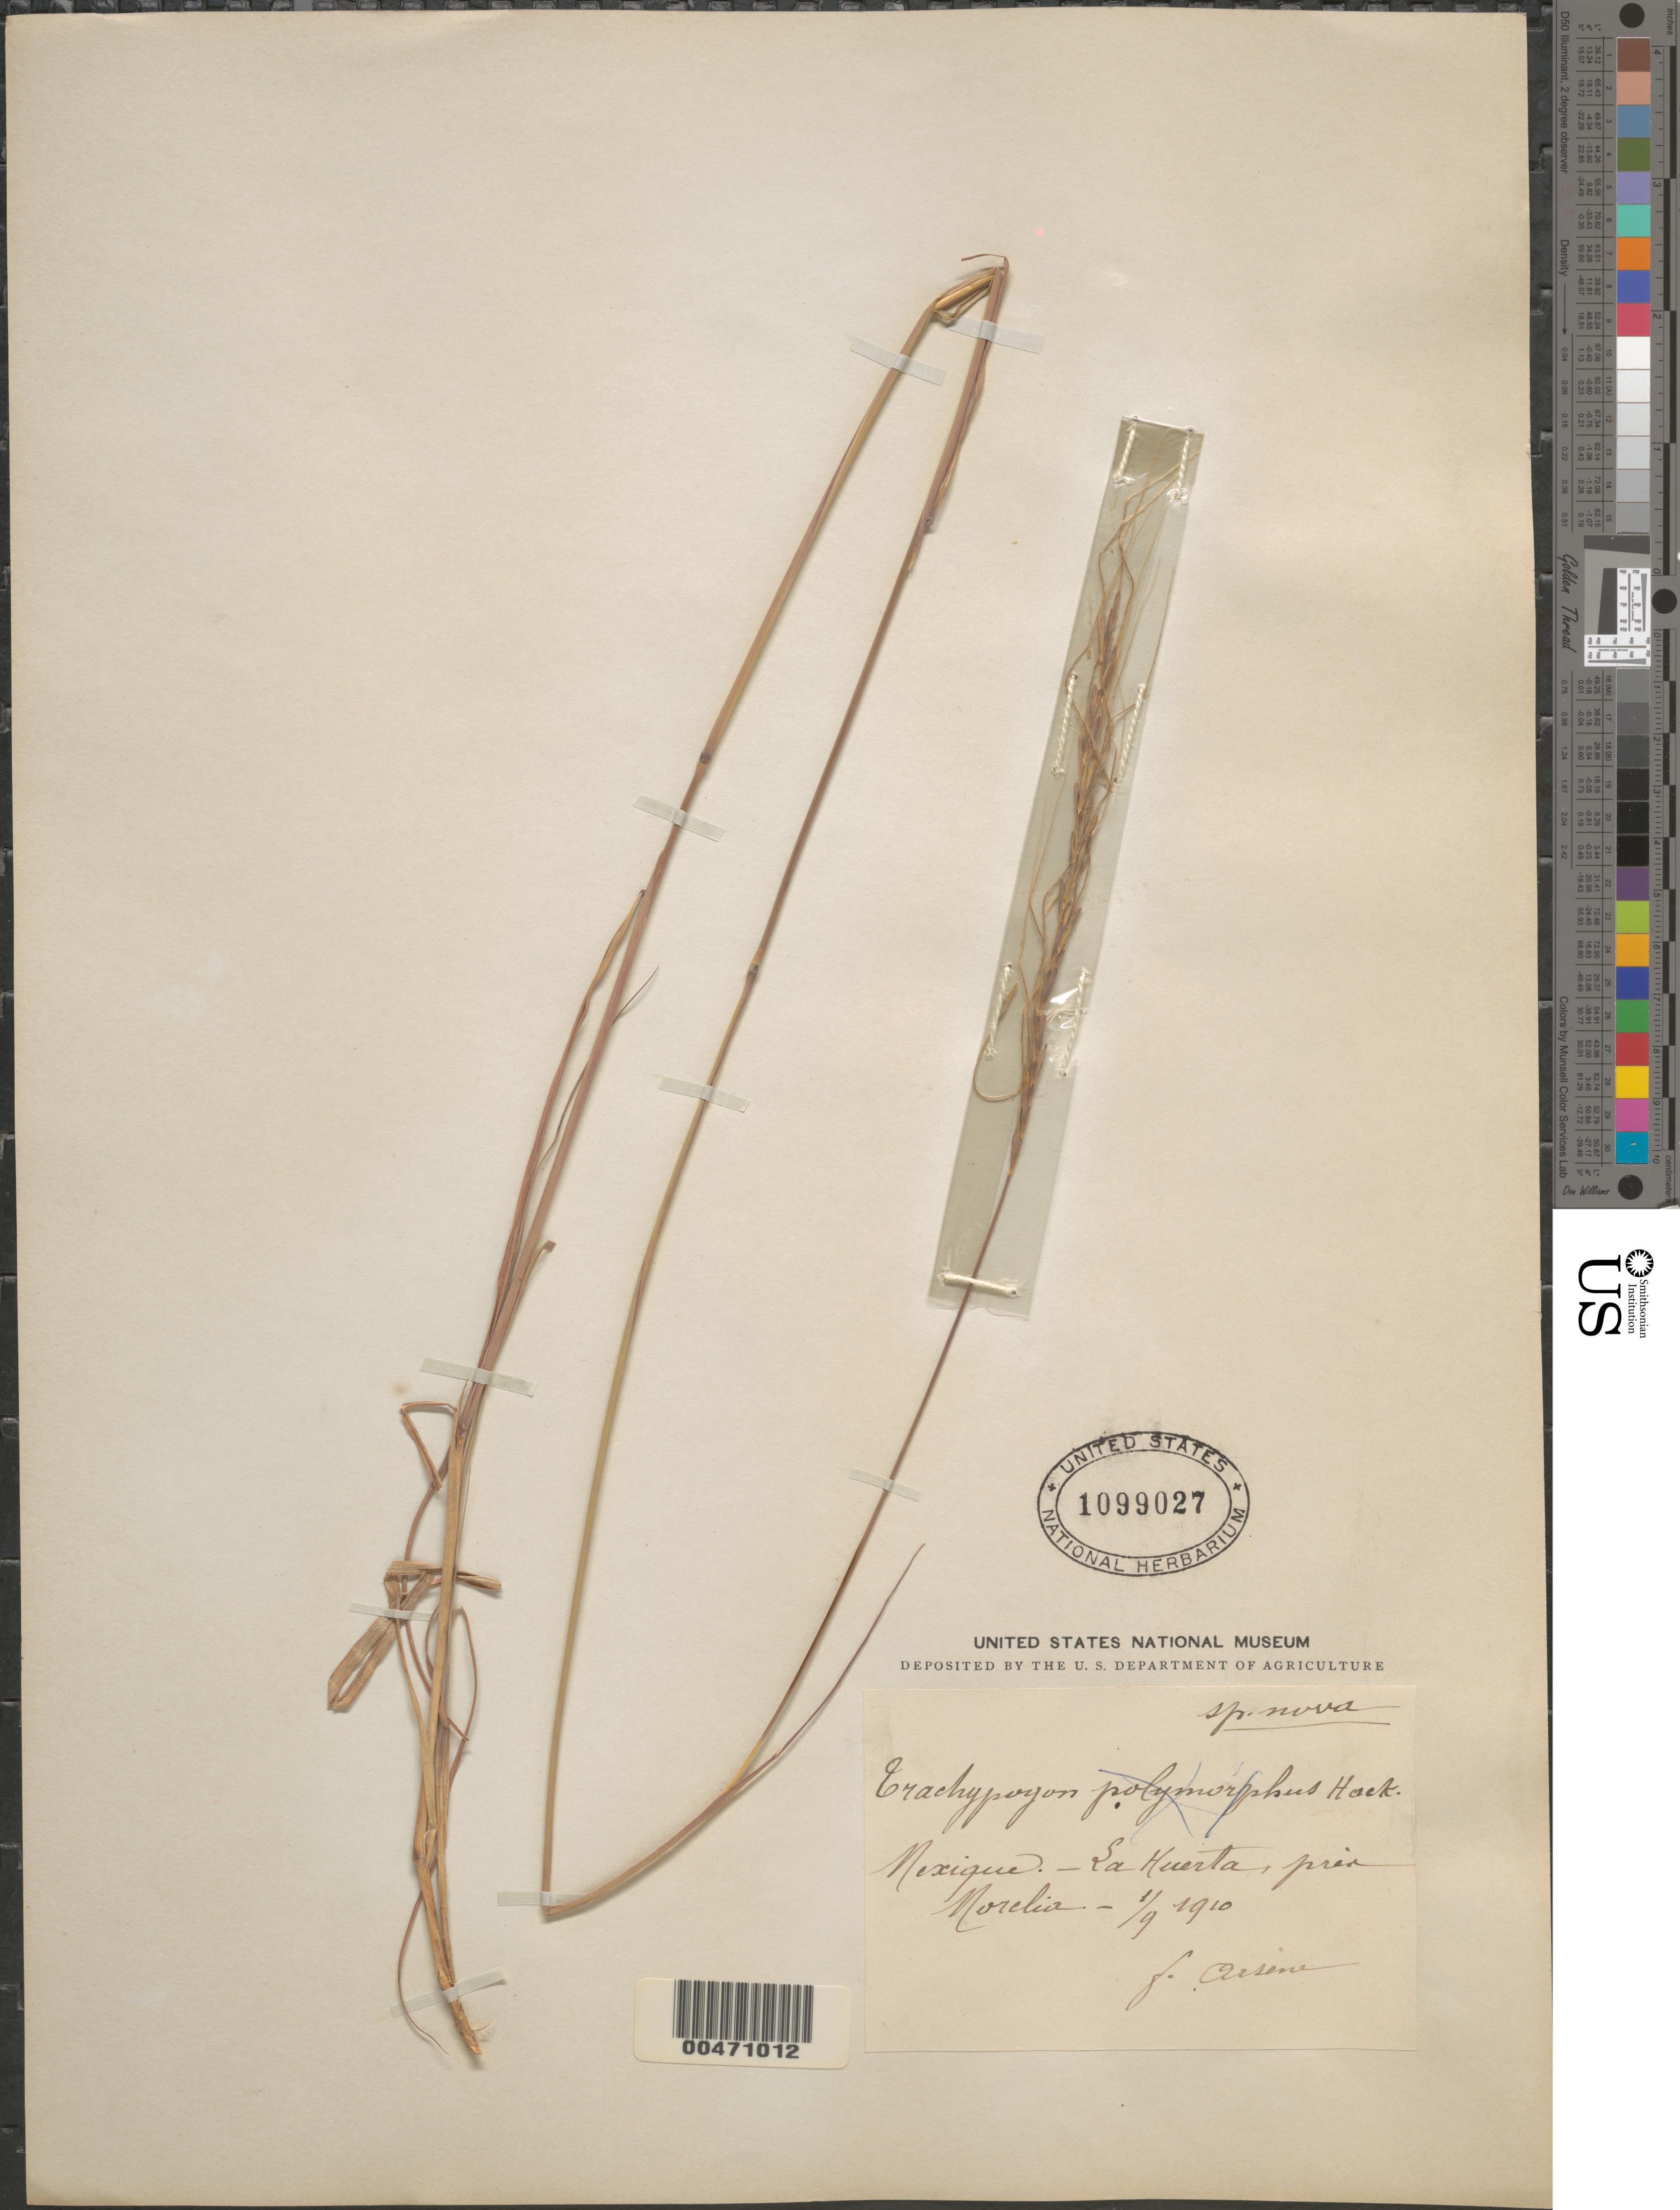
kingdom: Plantae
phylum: Tracheophyta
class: Liliopsida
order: Poales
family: Poaceae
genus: Trachypogon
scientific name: Trachypogon secundus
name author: (J. Presl) Scribn.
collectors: Bro. G. Arsène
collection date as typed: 1 Sep 1910 or 9 Jan 1910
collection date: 1910-01-09 or 1910-09-01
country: Mexico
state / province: Michoacán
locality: La Huerta, Morelia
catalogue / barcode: US 1099027